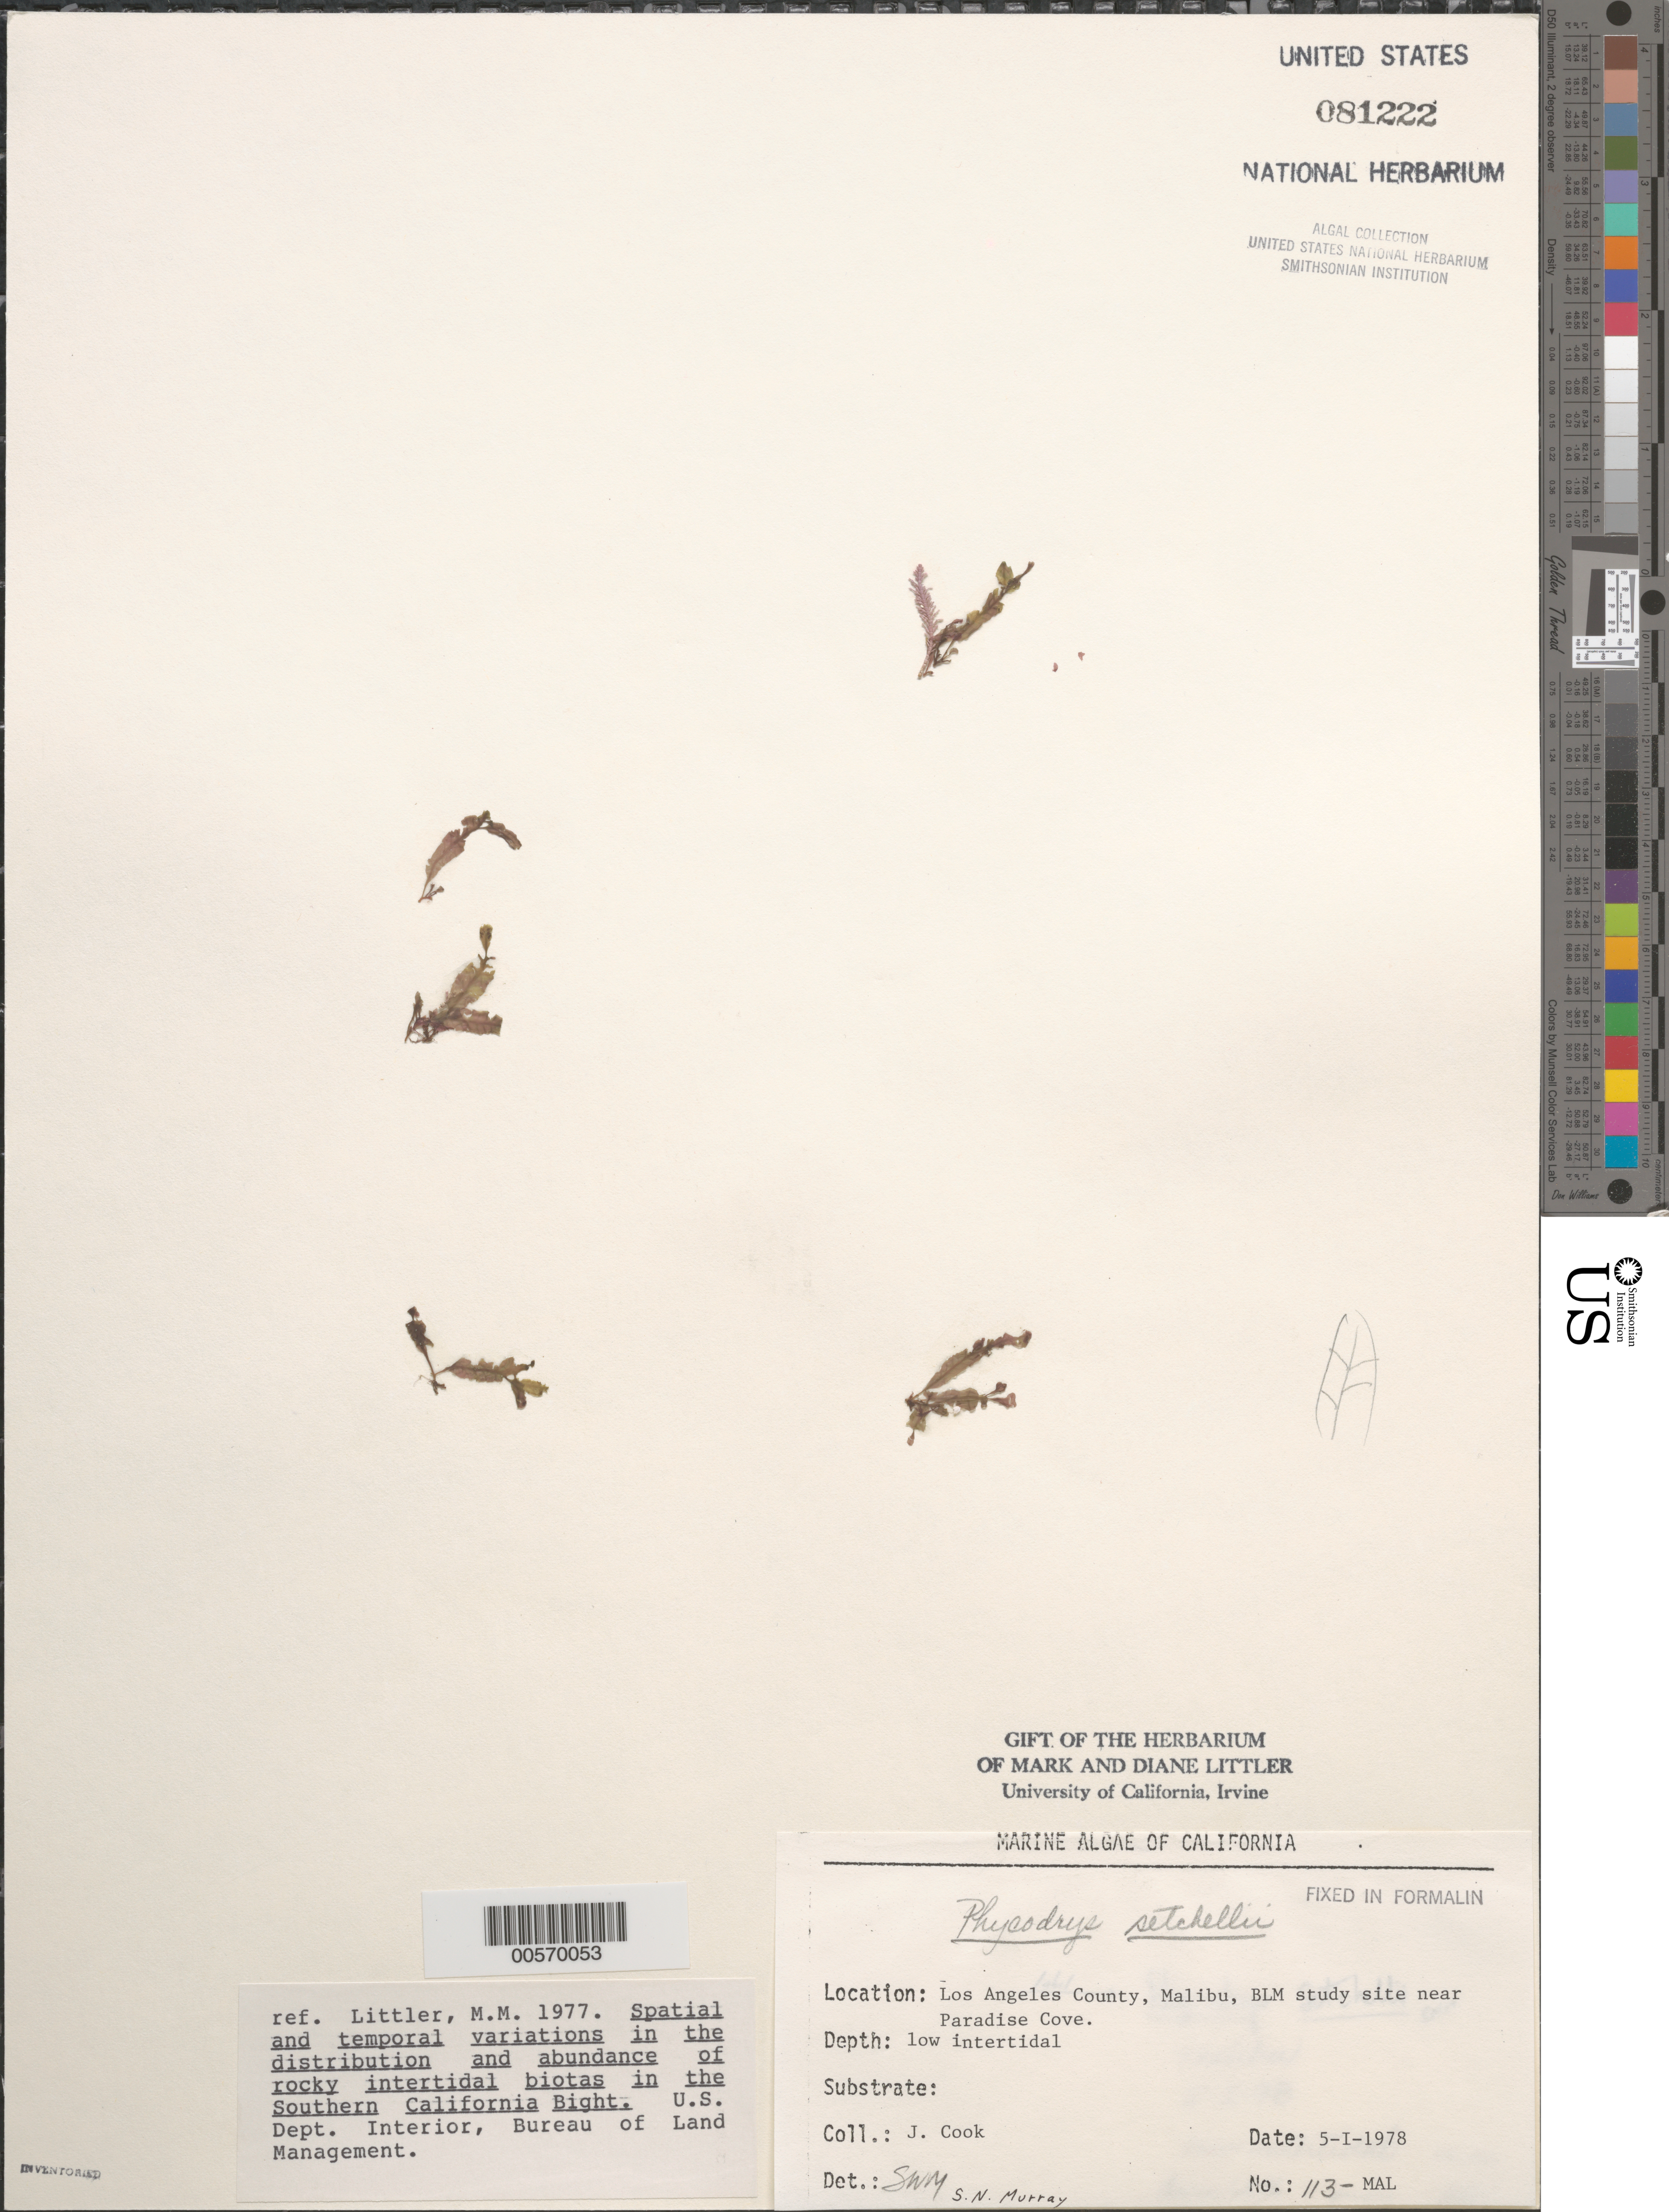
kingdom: Plantae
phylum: Rhodophyta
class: Florideophyceae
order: Ceramiales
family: Delesseriaceae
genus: Phycodrys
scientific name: Phycodrys setchellii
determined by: Murray, S. N.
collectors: J. Cook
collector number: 113-mal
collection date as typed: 05 Jan 1978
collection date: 1978-01-05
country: United States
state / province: California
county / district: Los Angeles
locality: Malibu, near Paradise Cove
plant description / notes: BLM-SOCALBIGHT Rocky Intertidal Survey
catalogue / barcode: US 81222